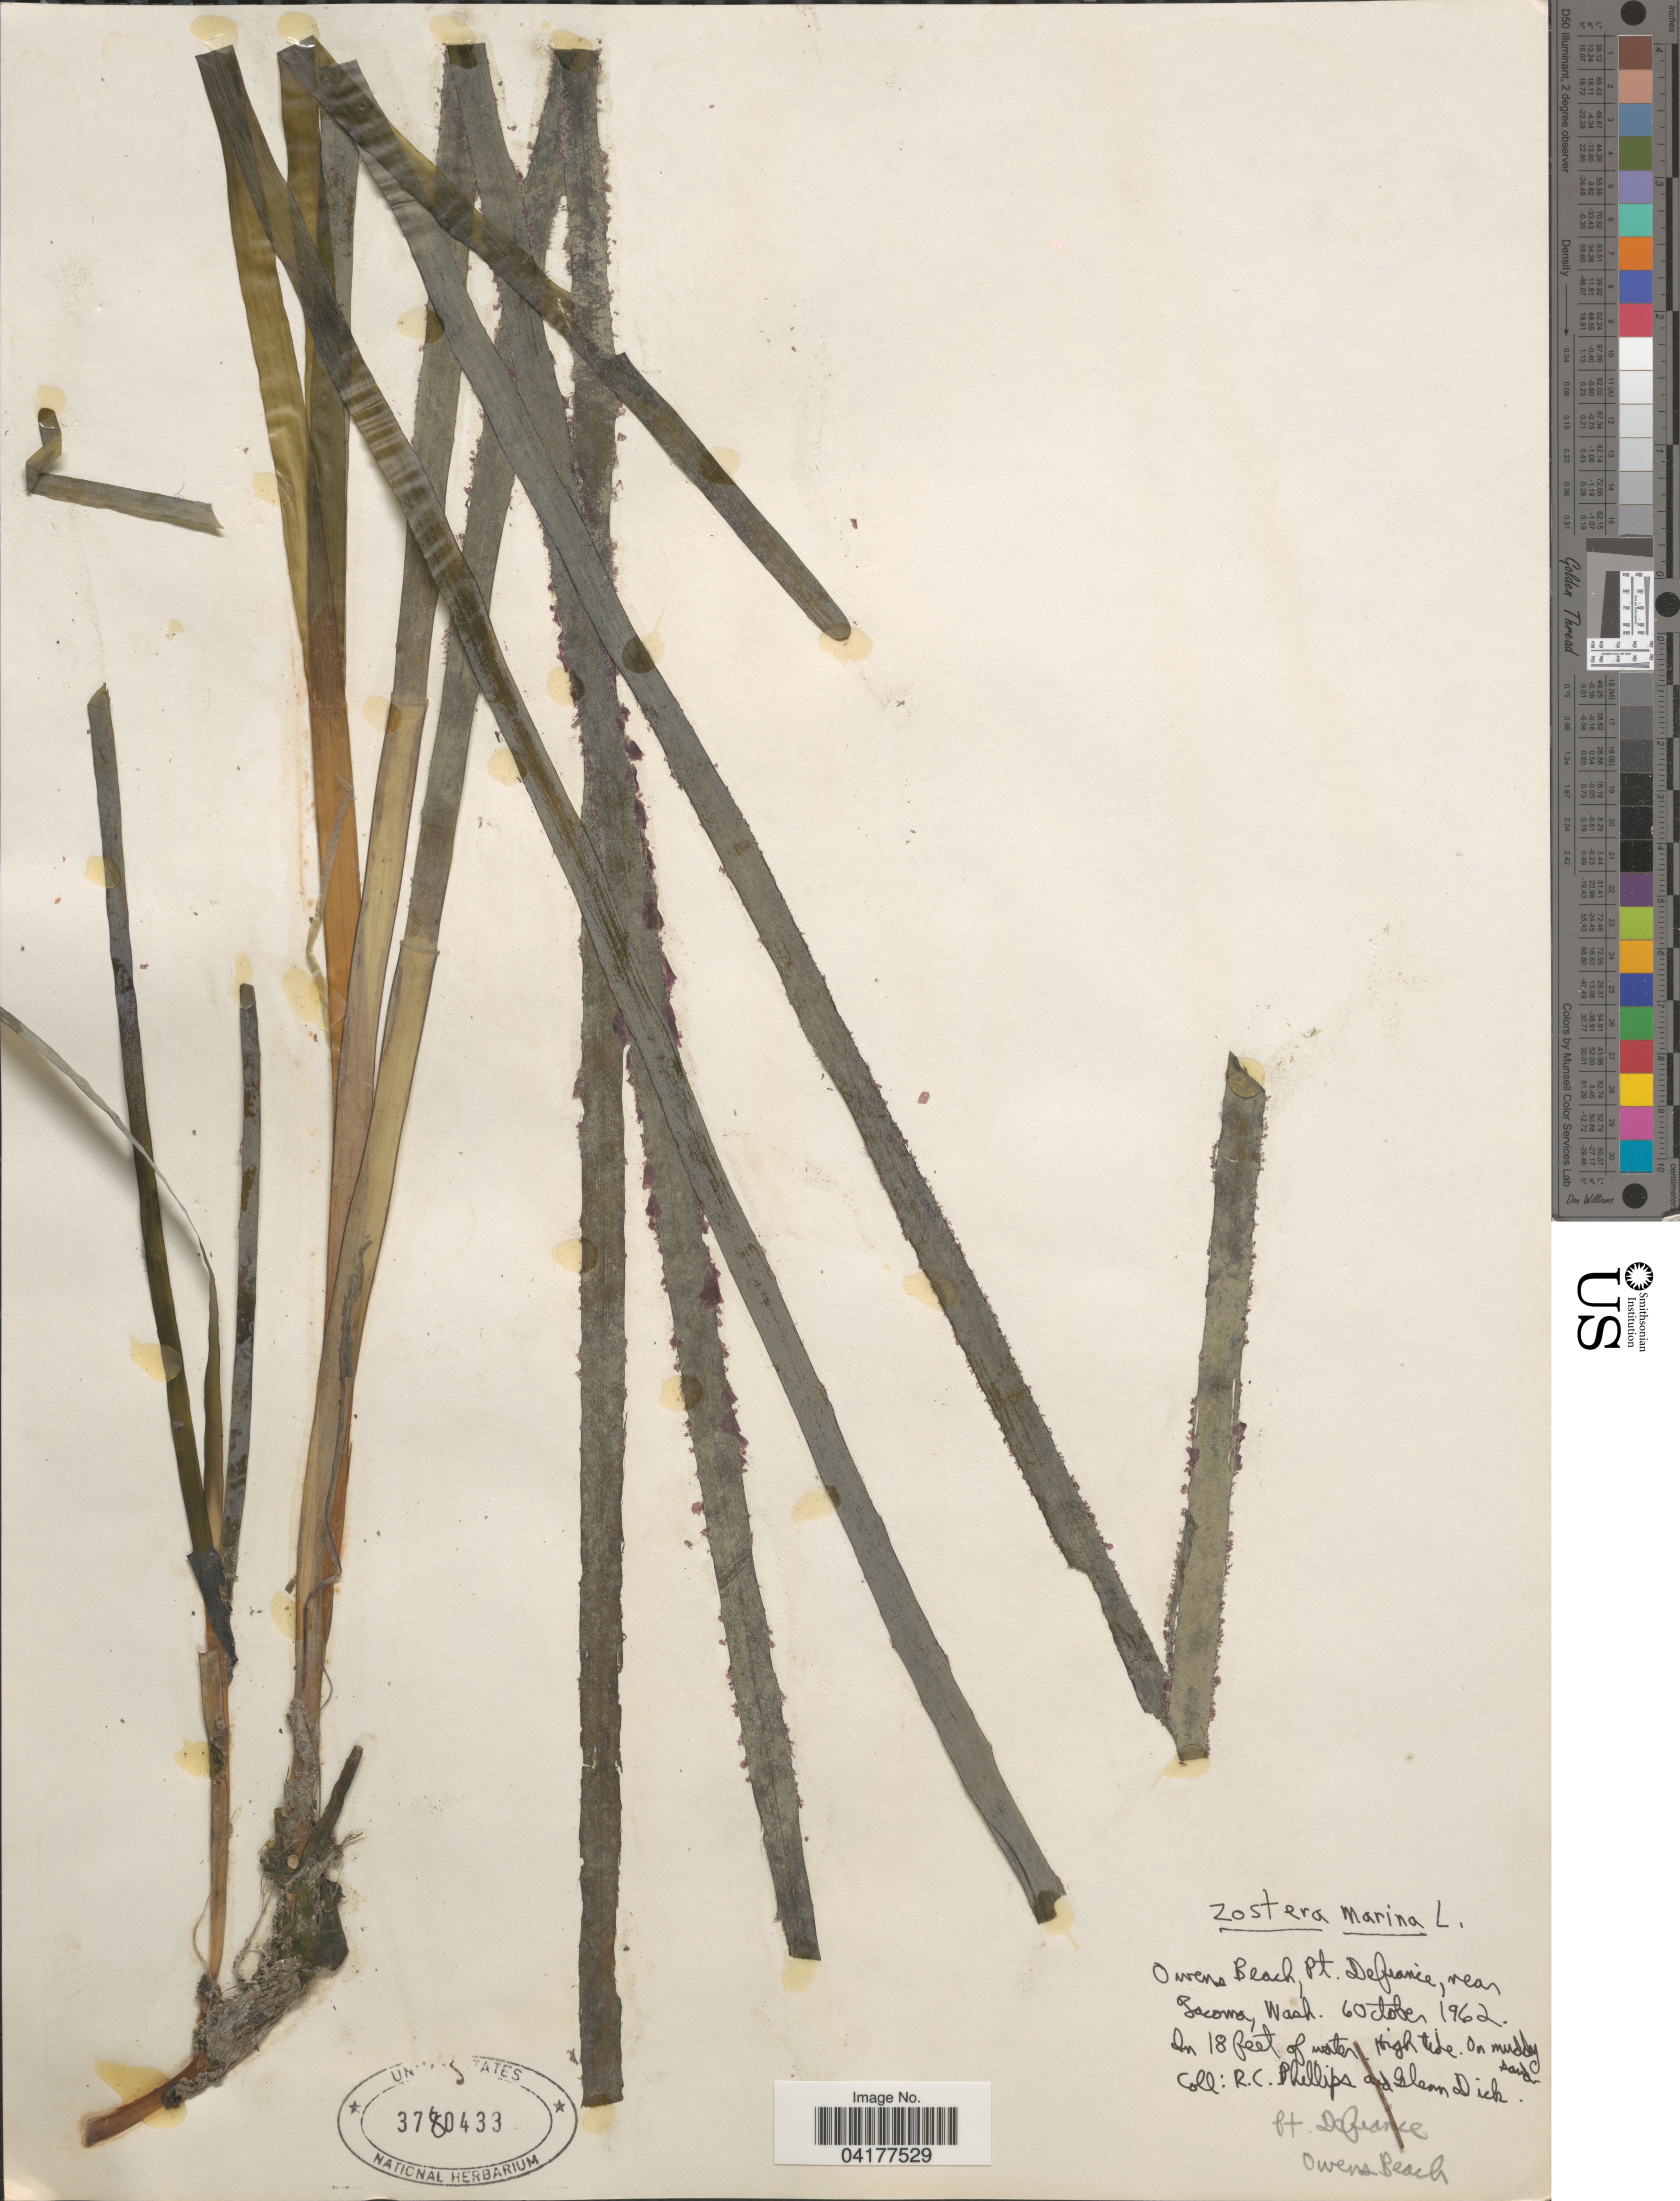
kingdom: Plantae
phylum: Tracheophyta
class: Liliopsida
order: Alismatales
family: Zosteraceae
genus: Zostera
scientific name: Zostera marina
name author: L.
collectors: R. C. Phillips & G. Dick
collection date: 1962-10-06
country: United States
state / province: Washington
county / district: Pierce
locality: Owena Beach, Pt. Defiance, near Tacoma.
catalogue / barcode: US 3780433